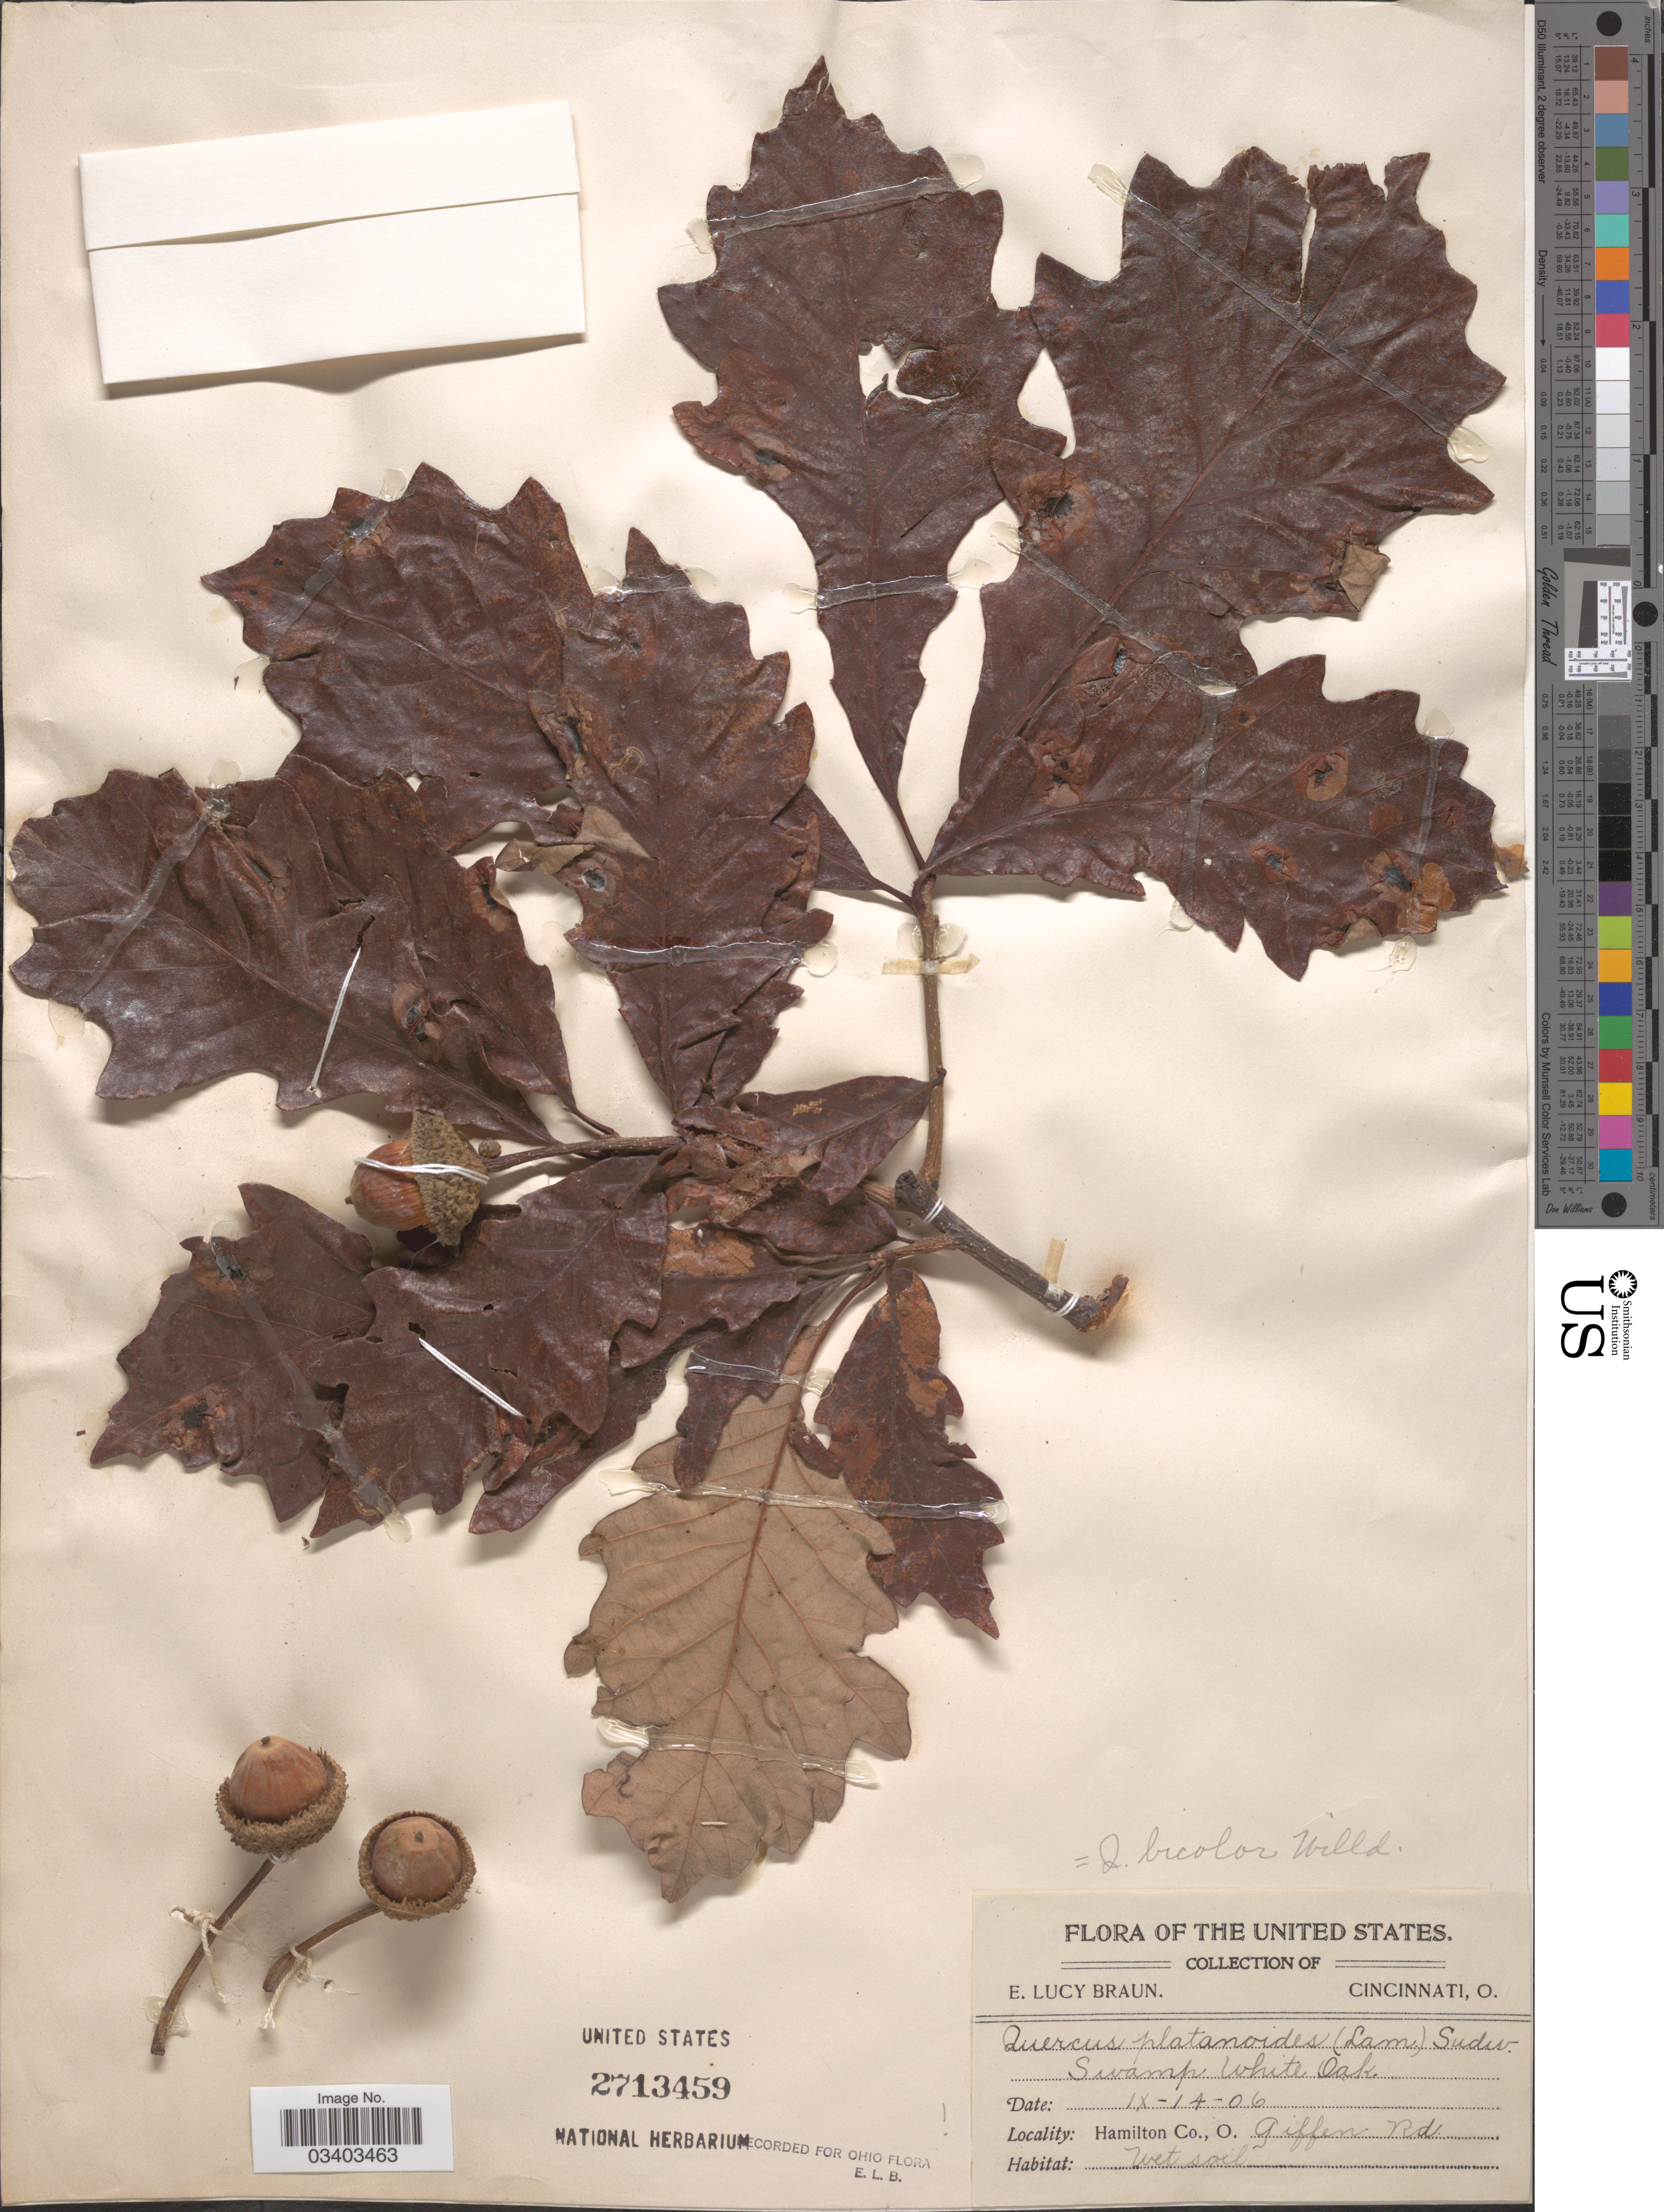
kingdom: Plantae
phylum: Tracheophyta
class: Magnoliopsida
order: Fagales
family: Fagaceae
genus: Quercus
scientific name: Quercus bicolor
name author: Willd.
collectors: E. L. Braun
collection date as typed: Transcribed d/m/y: 14/9/6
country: United States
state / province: Ohio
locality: Hamilton Co. Giffen Rd.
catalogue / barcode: US 2713459